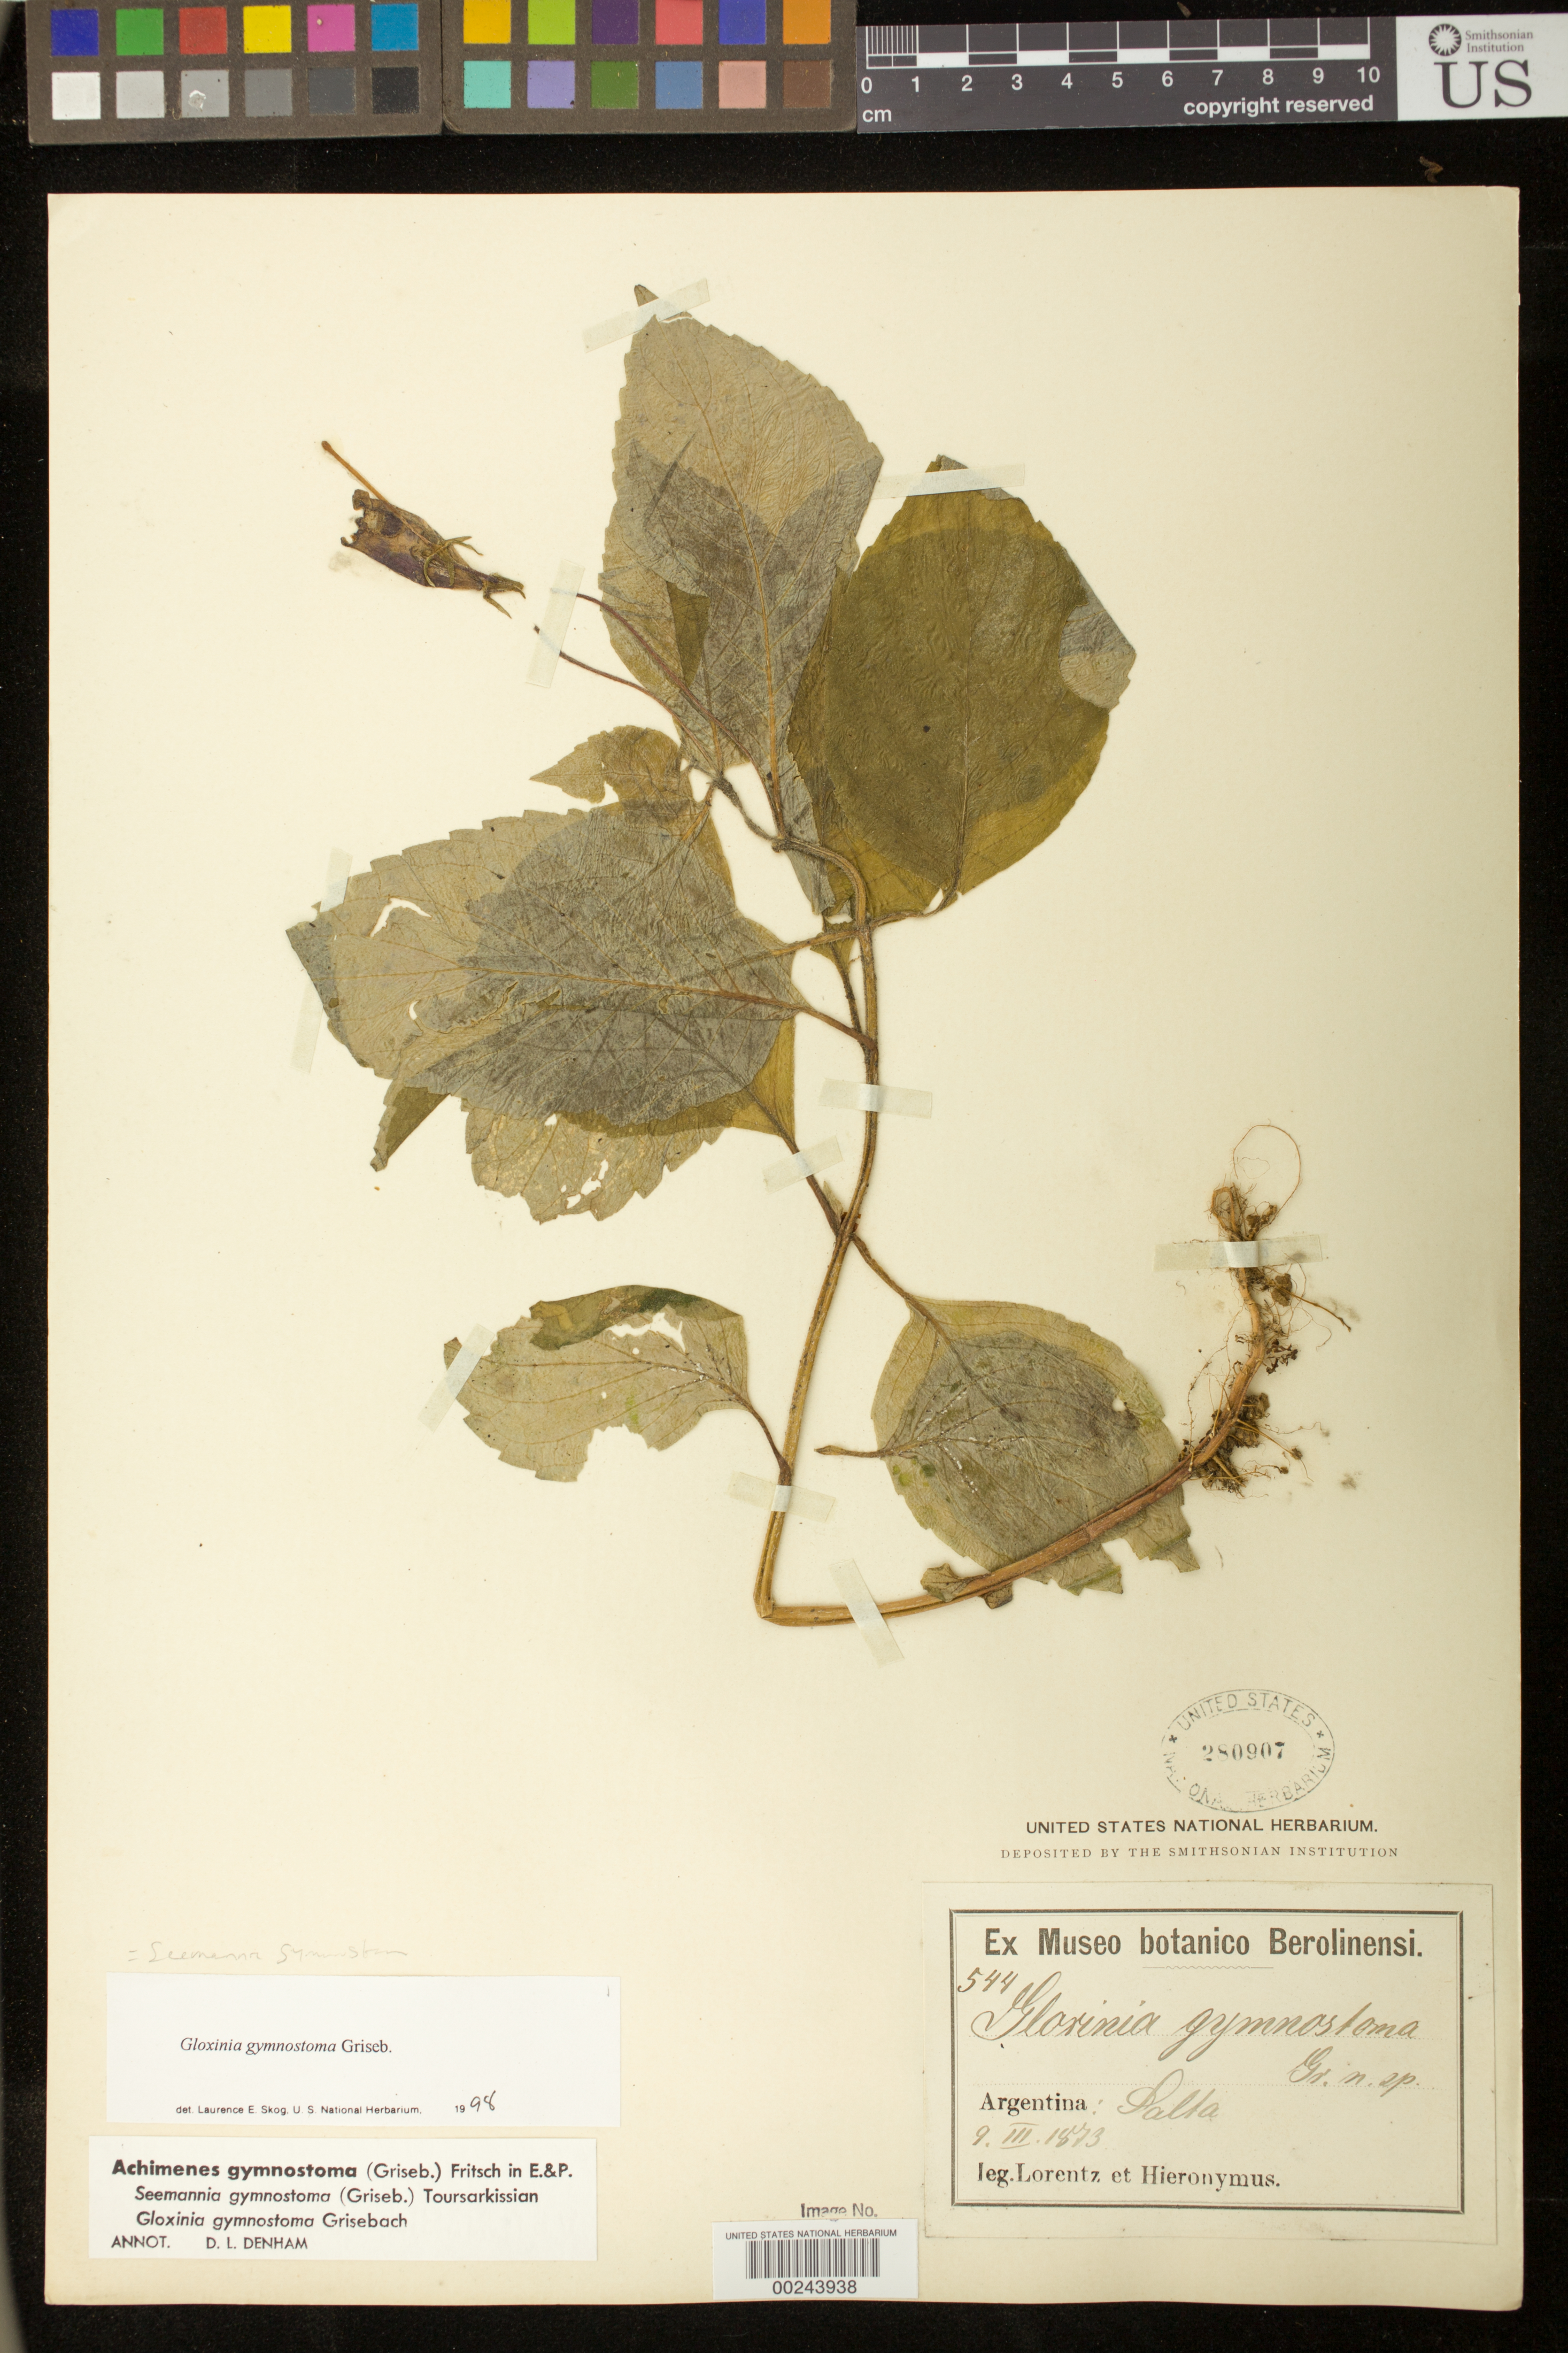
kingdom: Plantae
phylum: Tracheophyta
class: Magnoliopsida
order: Lamiales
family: Gesneriaceae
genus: Seemannia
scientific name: Seemannia gymnostoma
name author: (Griseb.) Toursark.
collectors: P. G. Lorentz & G. H. Hieronymus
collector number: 544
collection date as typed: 09 Mar 1873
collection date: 1873-03-09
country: Argentina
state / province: Salta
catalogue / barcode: US 280907